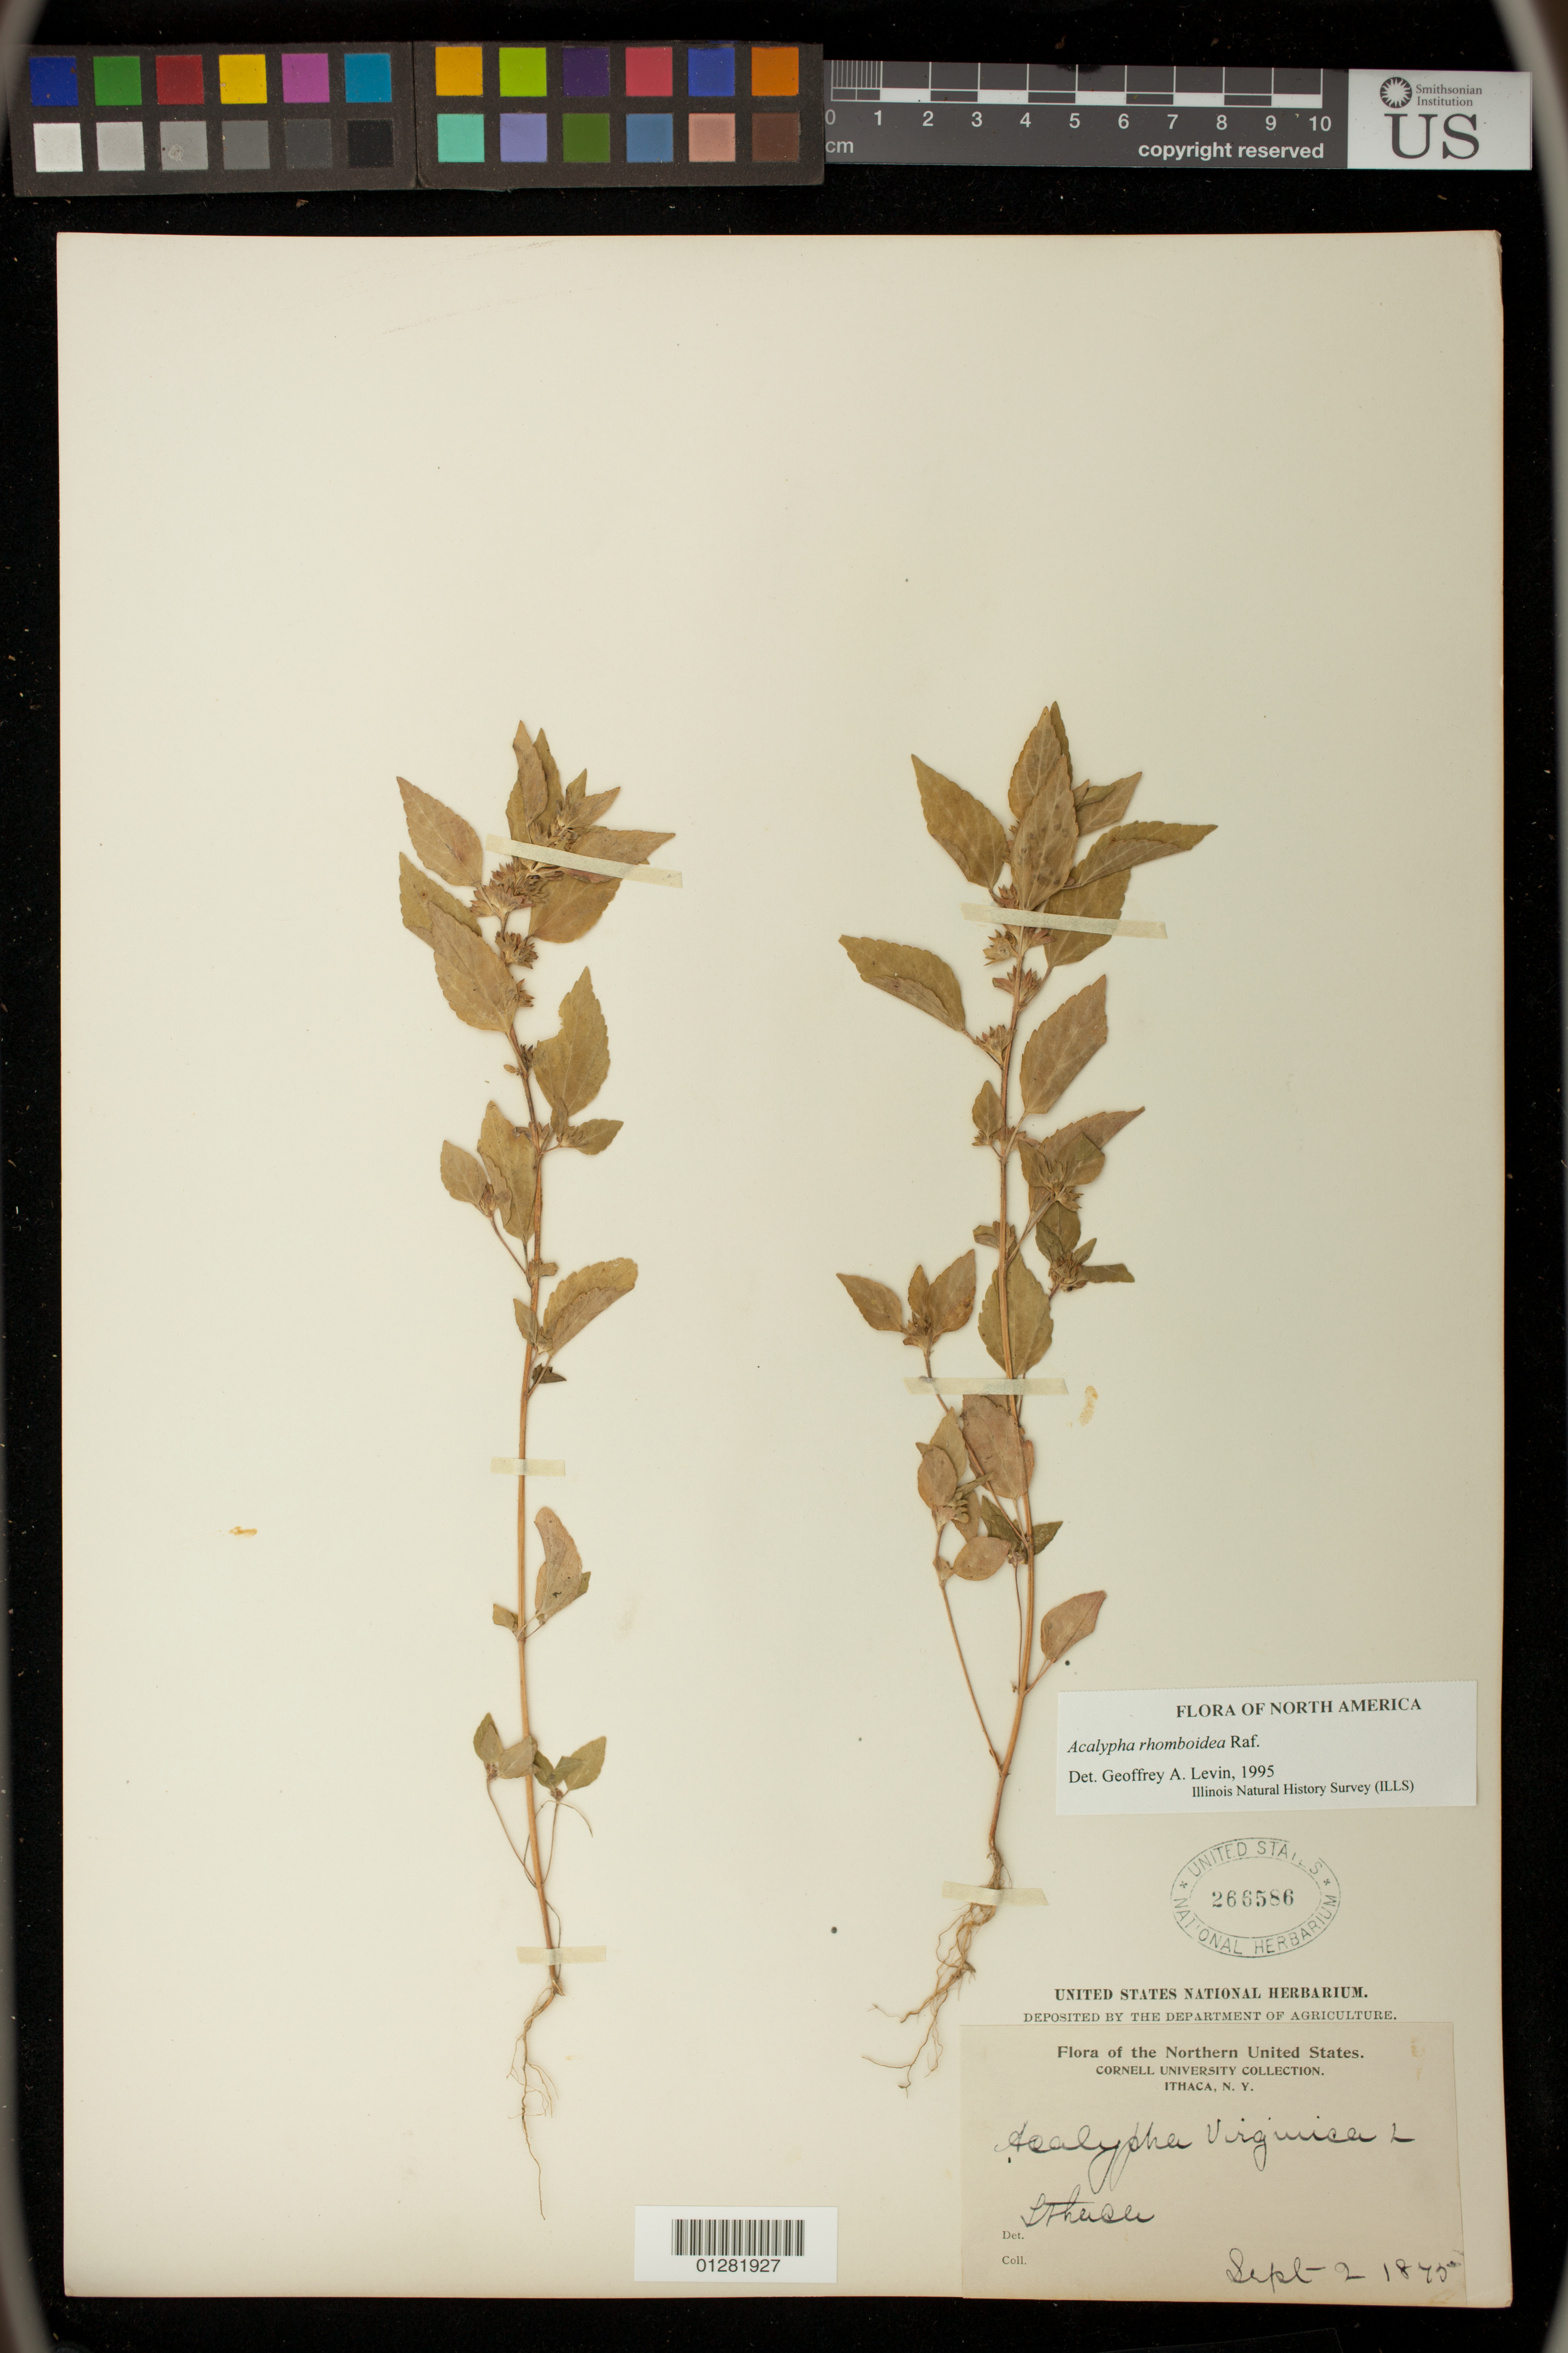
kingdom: Plantae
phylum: Tracheophyta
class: Magnoliopsida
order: Malpighiales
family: Euphorbiaceae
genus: Acalypha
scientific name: Acalypha rhomboidea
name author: Raf.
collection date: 1875-09-02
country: United States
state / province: New York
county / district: Tompkins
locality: Ithaca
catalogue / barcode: US 266586